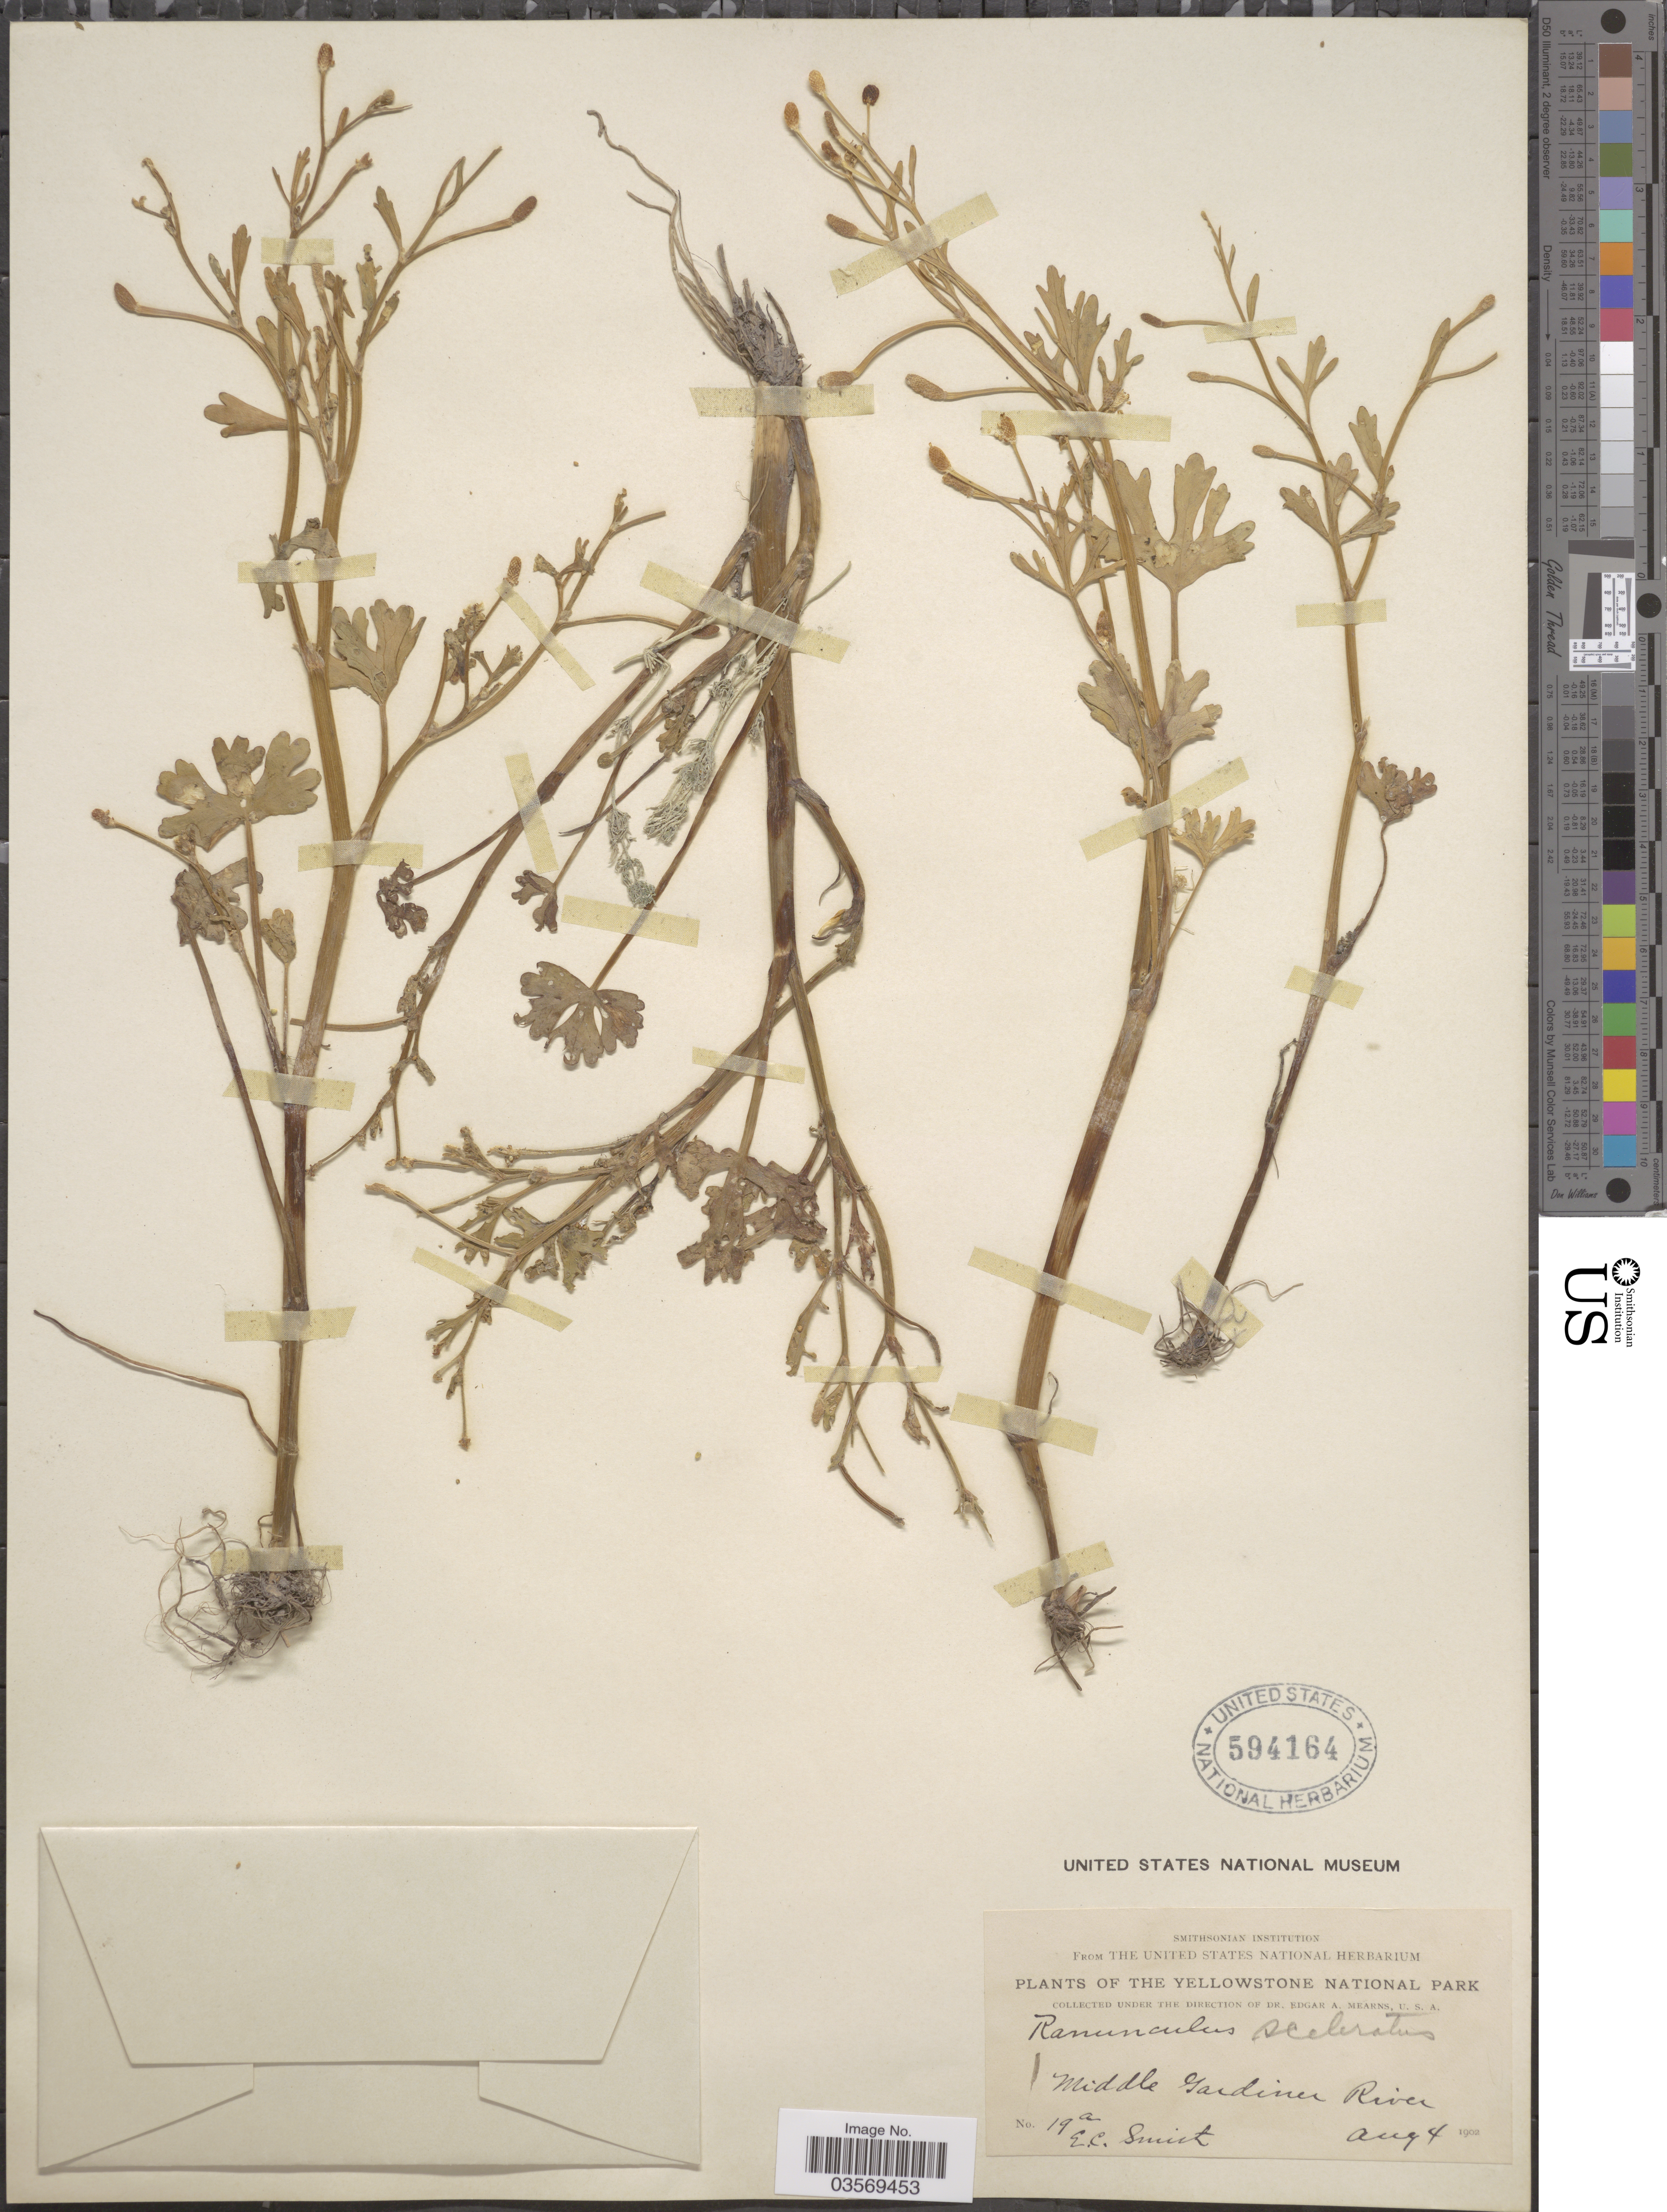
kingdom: Plantae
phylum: Tracheophyta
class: Magnoliopsida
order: Ranunculales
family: Ranunculaceae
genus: Ranunculus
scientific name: Ranunculus sceleratus var. multifidus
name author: Nutt.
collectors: E. Smith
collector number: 19a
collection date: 1902-08-04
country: United States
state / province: Montana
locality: The Yellowstone National Park. Middle Gardiner River.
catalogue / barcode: US 594164